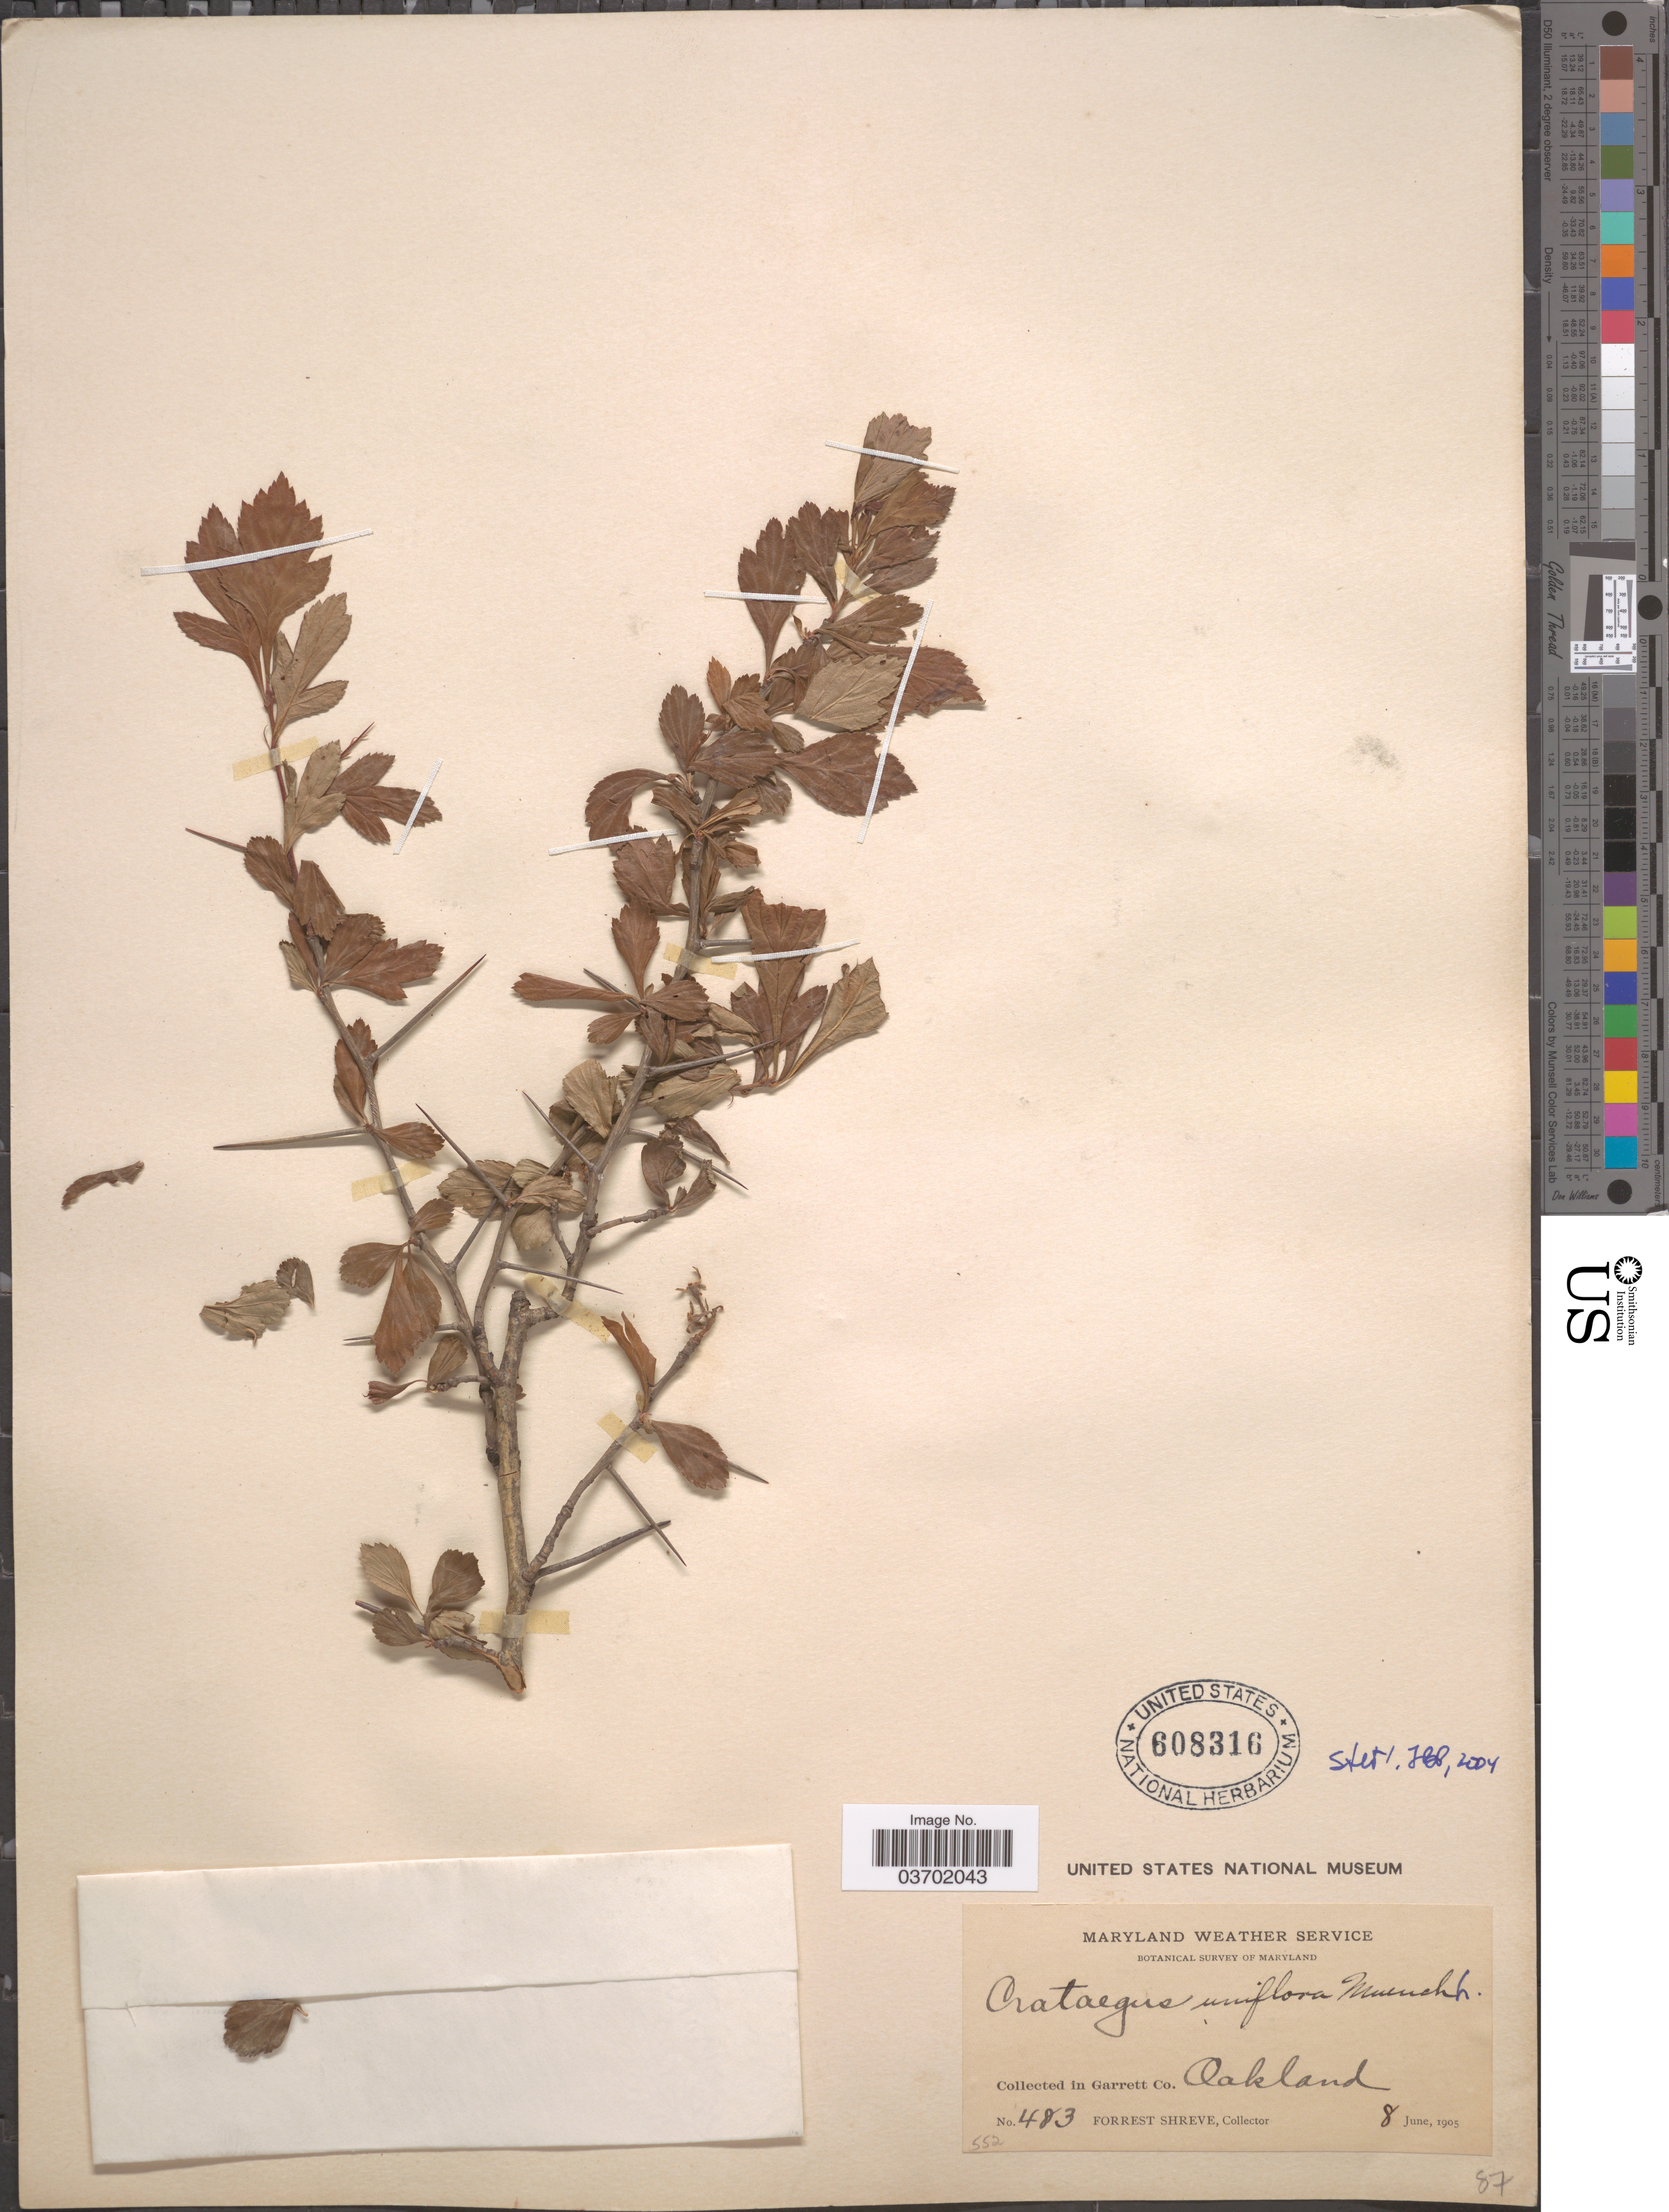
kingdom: Plantae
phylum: Tracheophyta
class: Magnoliopsida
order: Rosales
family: Rosaceae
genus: Crataegus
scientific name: Crataegus uniflora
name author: Münchh.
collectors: F. Shreve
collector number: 483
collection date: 1905-06-08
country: United States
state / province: Maryland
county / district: Garrett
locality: Garrett Co. Oakland.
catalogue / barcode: US 608316